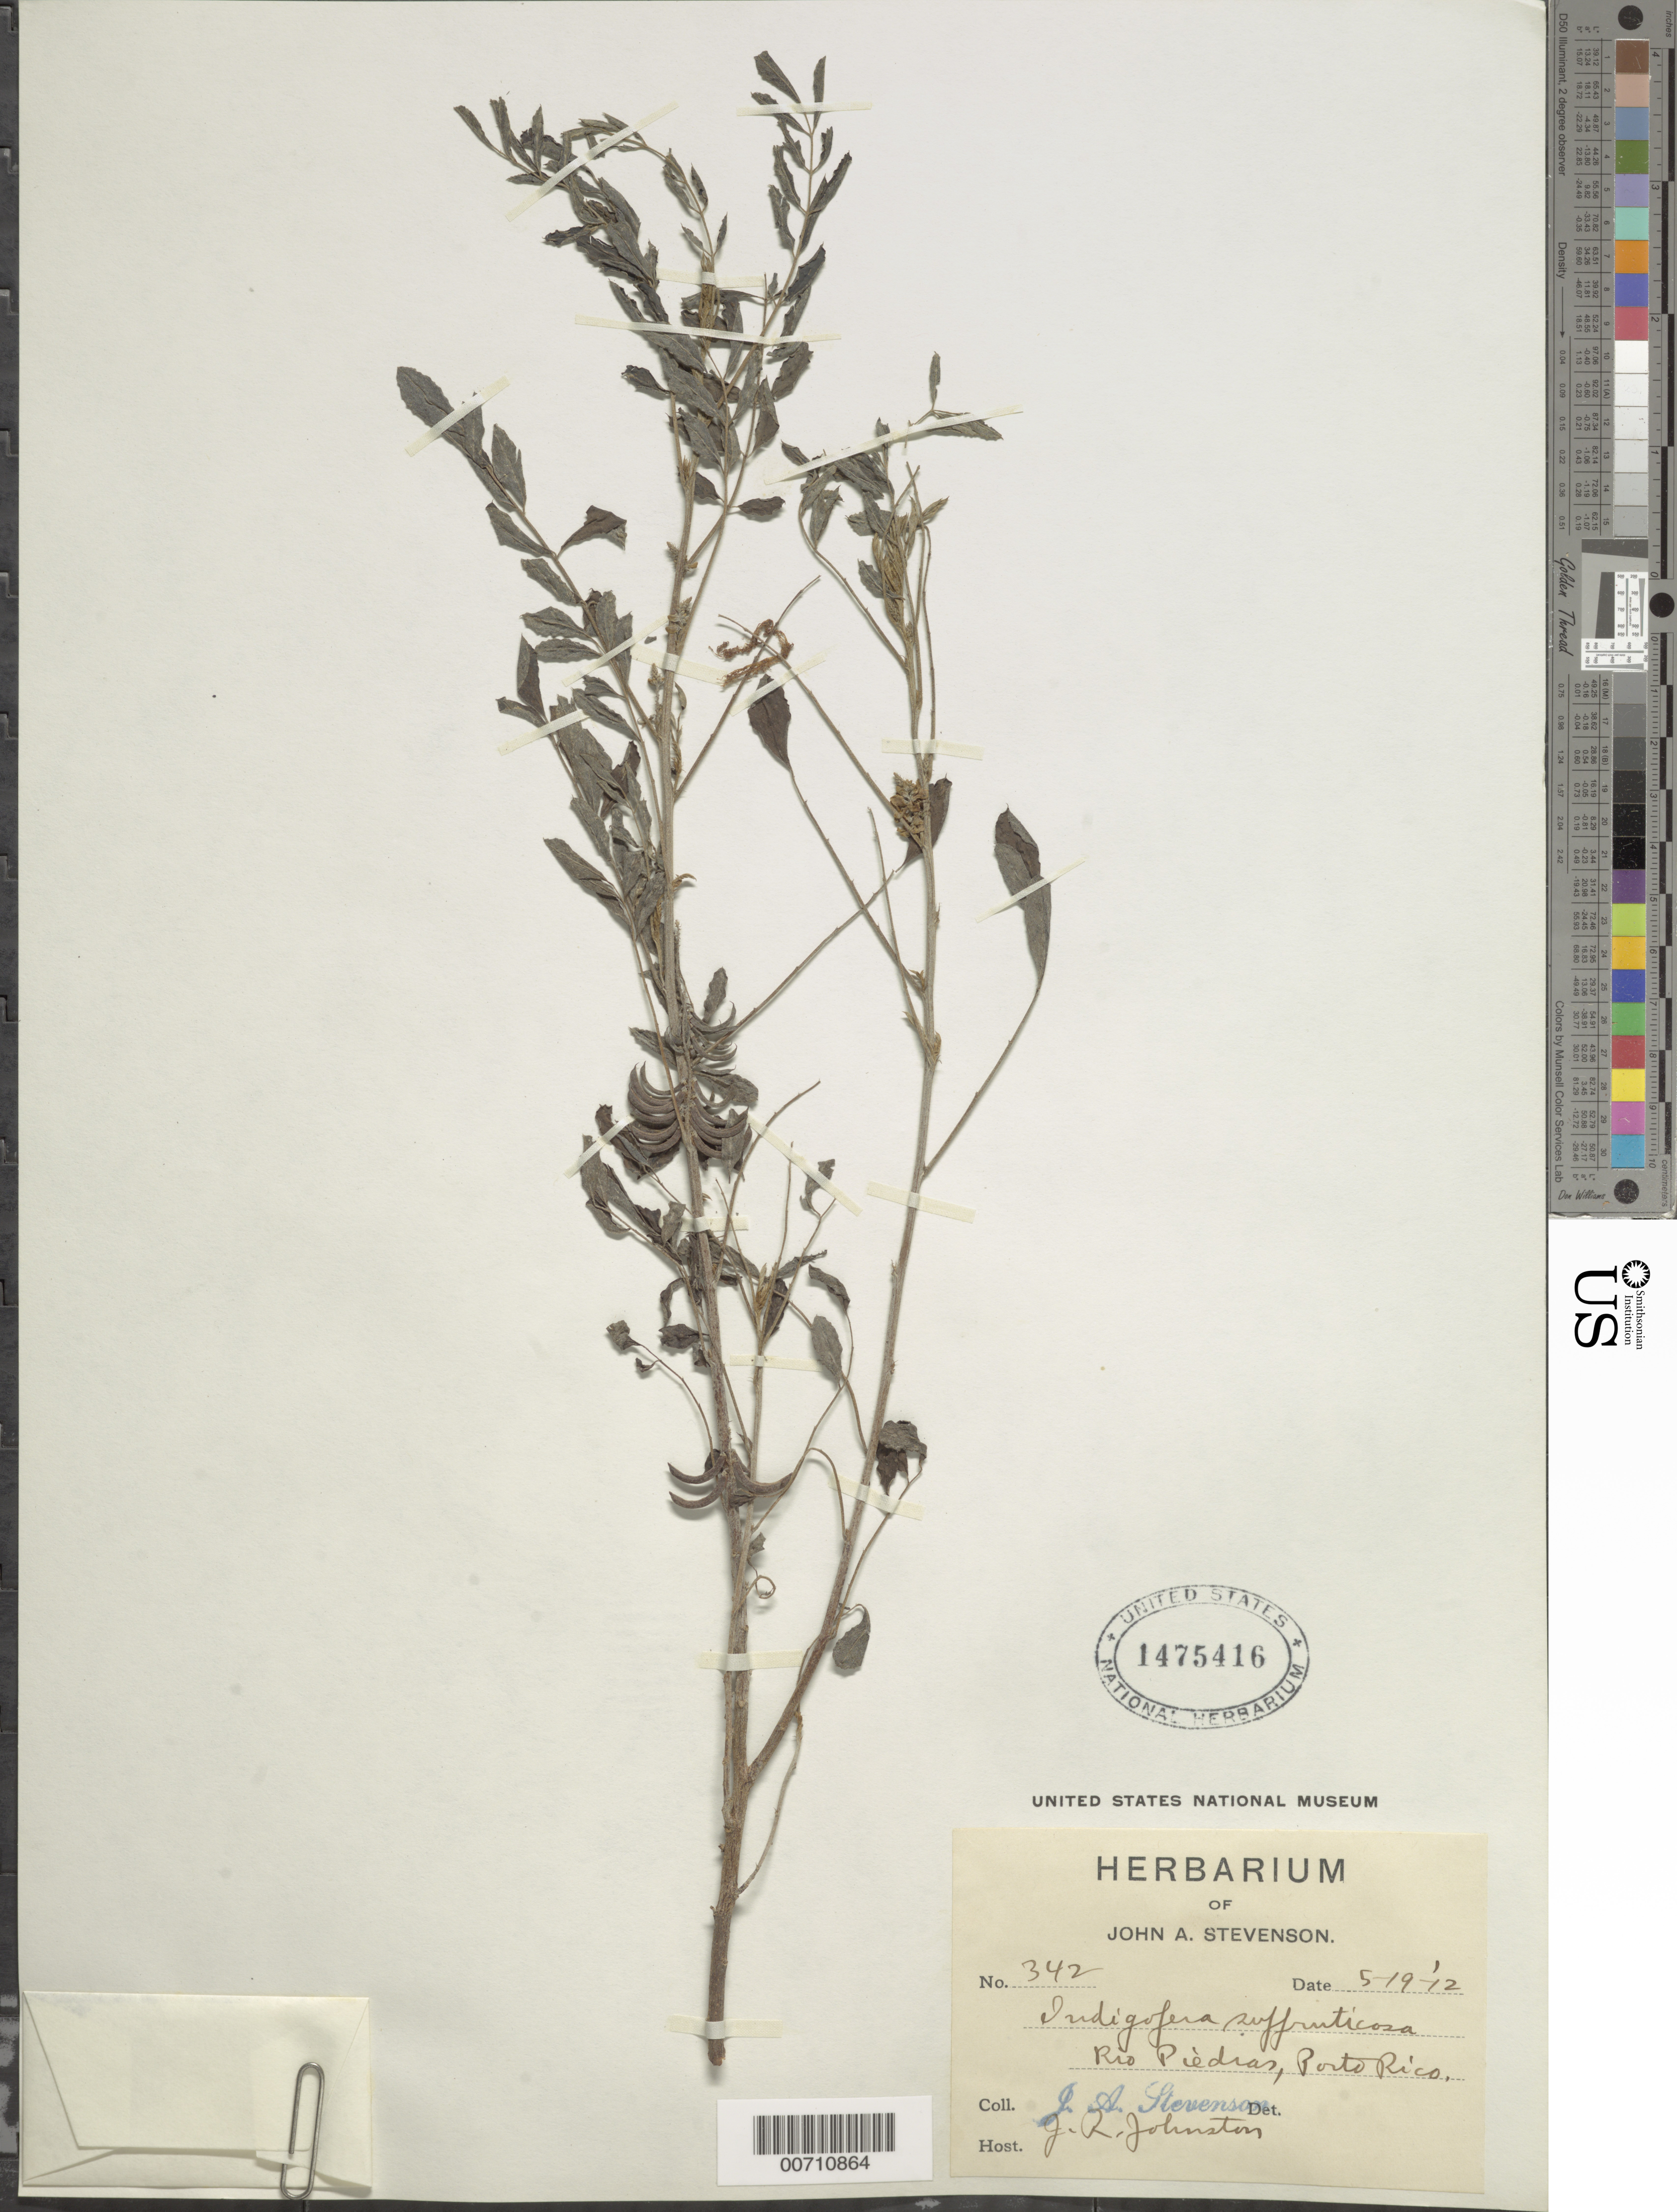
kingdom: Plantae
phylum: Tracheophyta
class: Magnoliopsida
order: Fabales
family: Fabaceae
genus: Indigofera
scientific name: Indigofera suffruticosa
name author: Mill.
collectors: J. Stevenson & J. Johnston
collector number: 342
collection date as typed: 19 May 1912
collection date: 1912-05-19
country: Puerto Rico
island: Greater Antilles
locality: Rio Piedras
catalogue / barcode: US 1475416